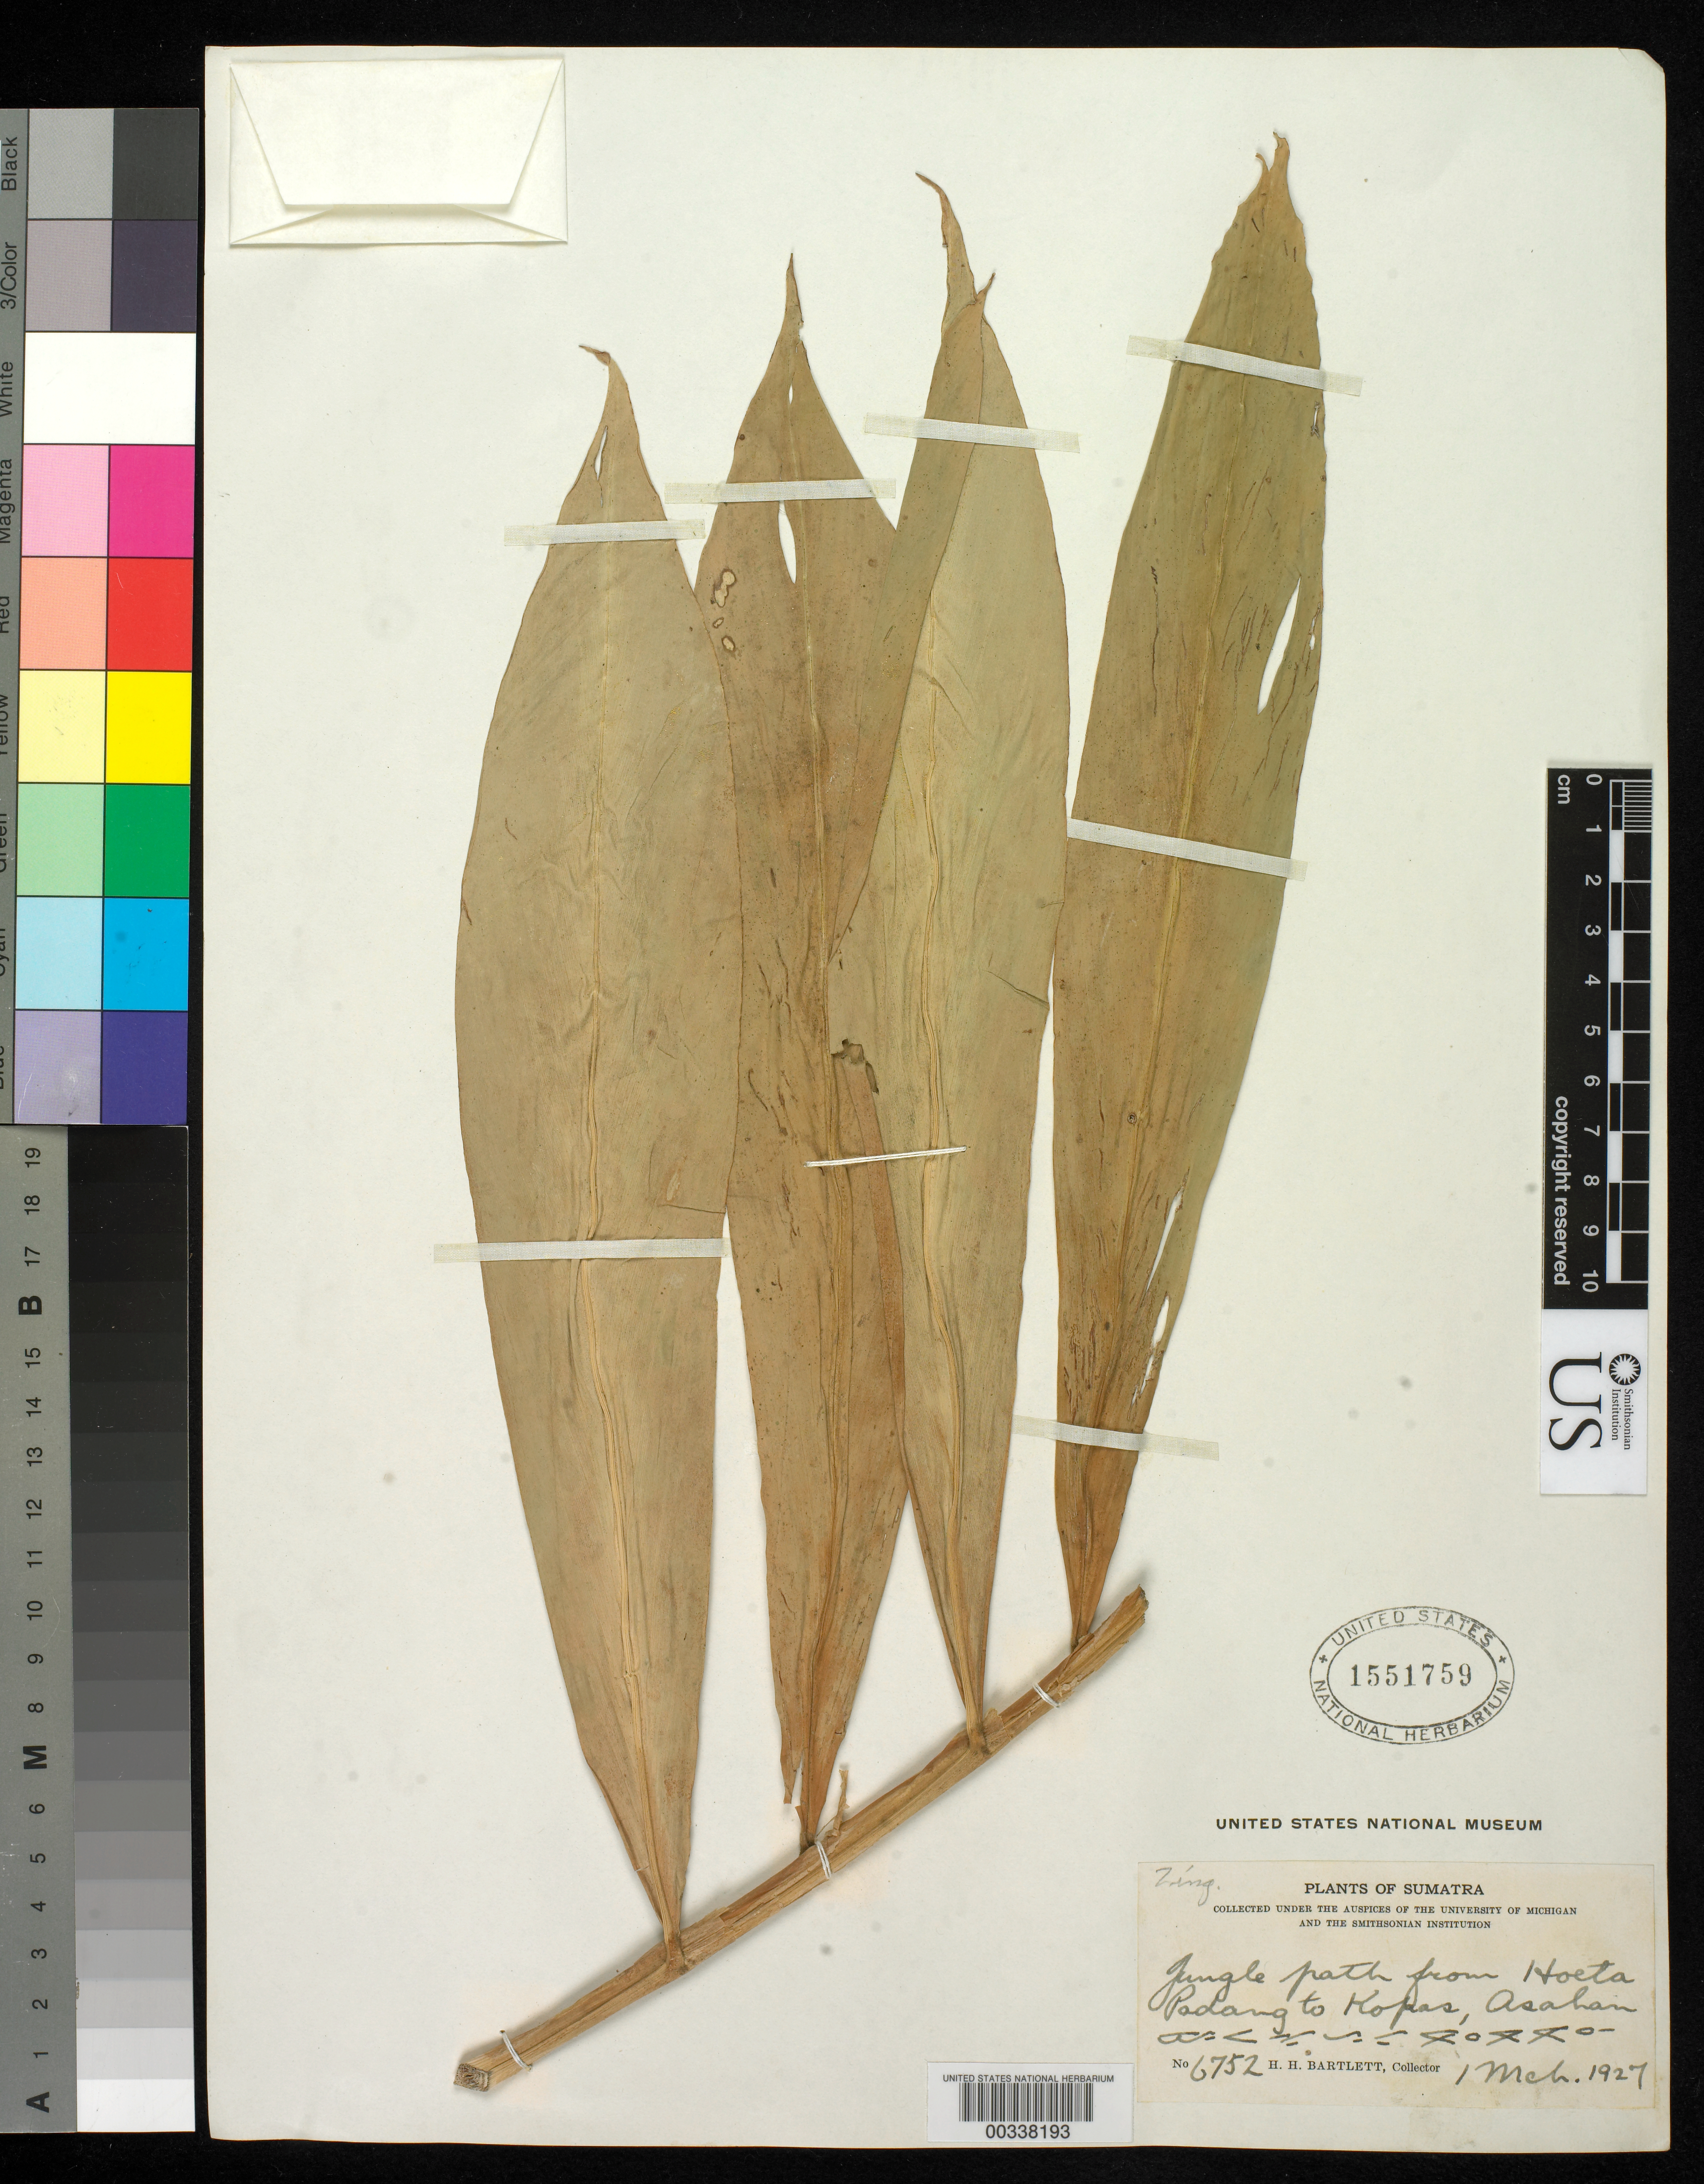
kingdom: Plantae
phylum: Tracheophyta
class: Liliopsida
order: Zingiberales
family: Zingiberaceae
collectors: H. H. Bartlett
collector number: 6752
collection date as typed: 01 Mar 1927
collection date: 1927-03-01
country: Indonesia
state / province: Sumatra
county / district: Sumatera Utara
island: Sumatra I.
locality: Jungle path from Hoeta Padang to Kopas, Asahan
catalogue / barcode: US 1551759